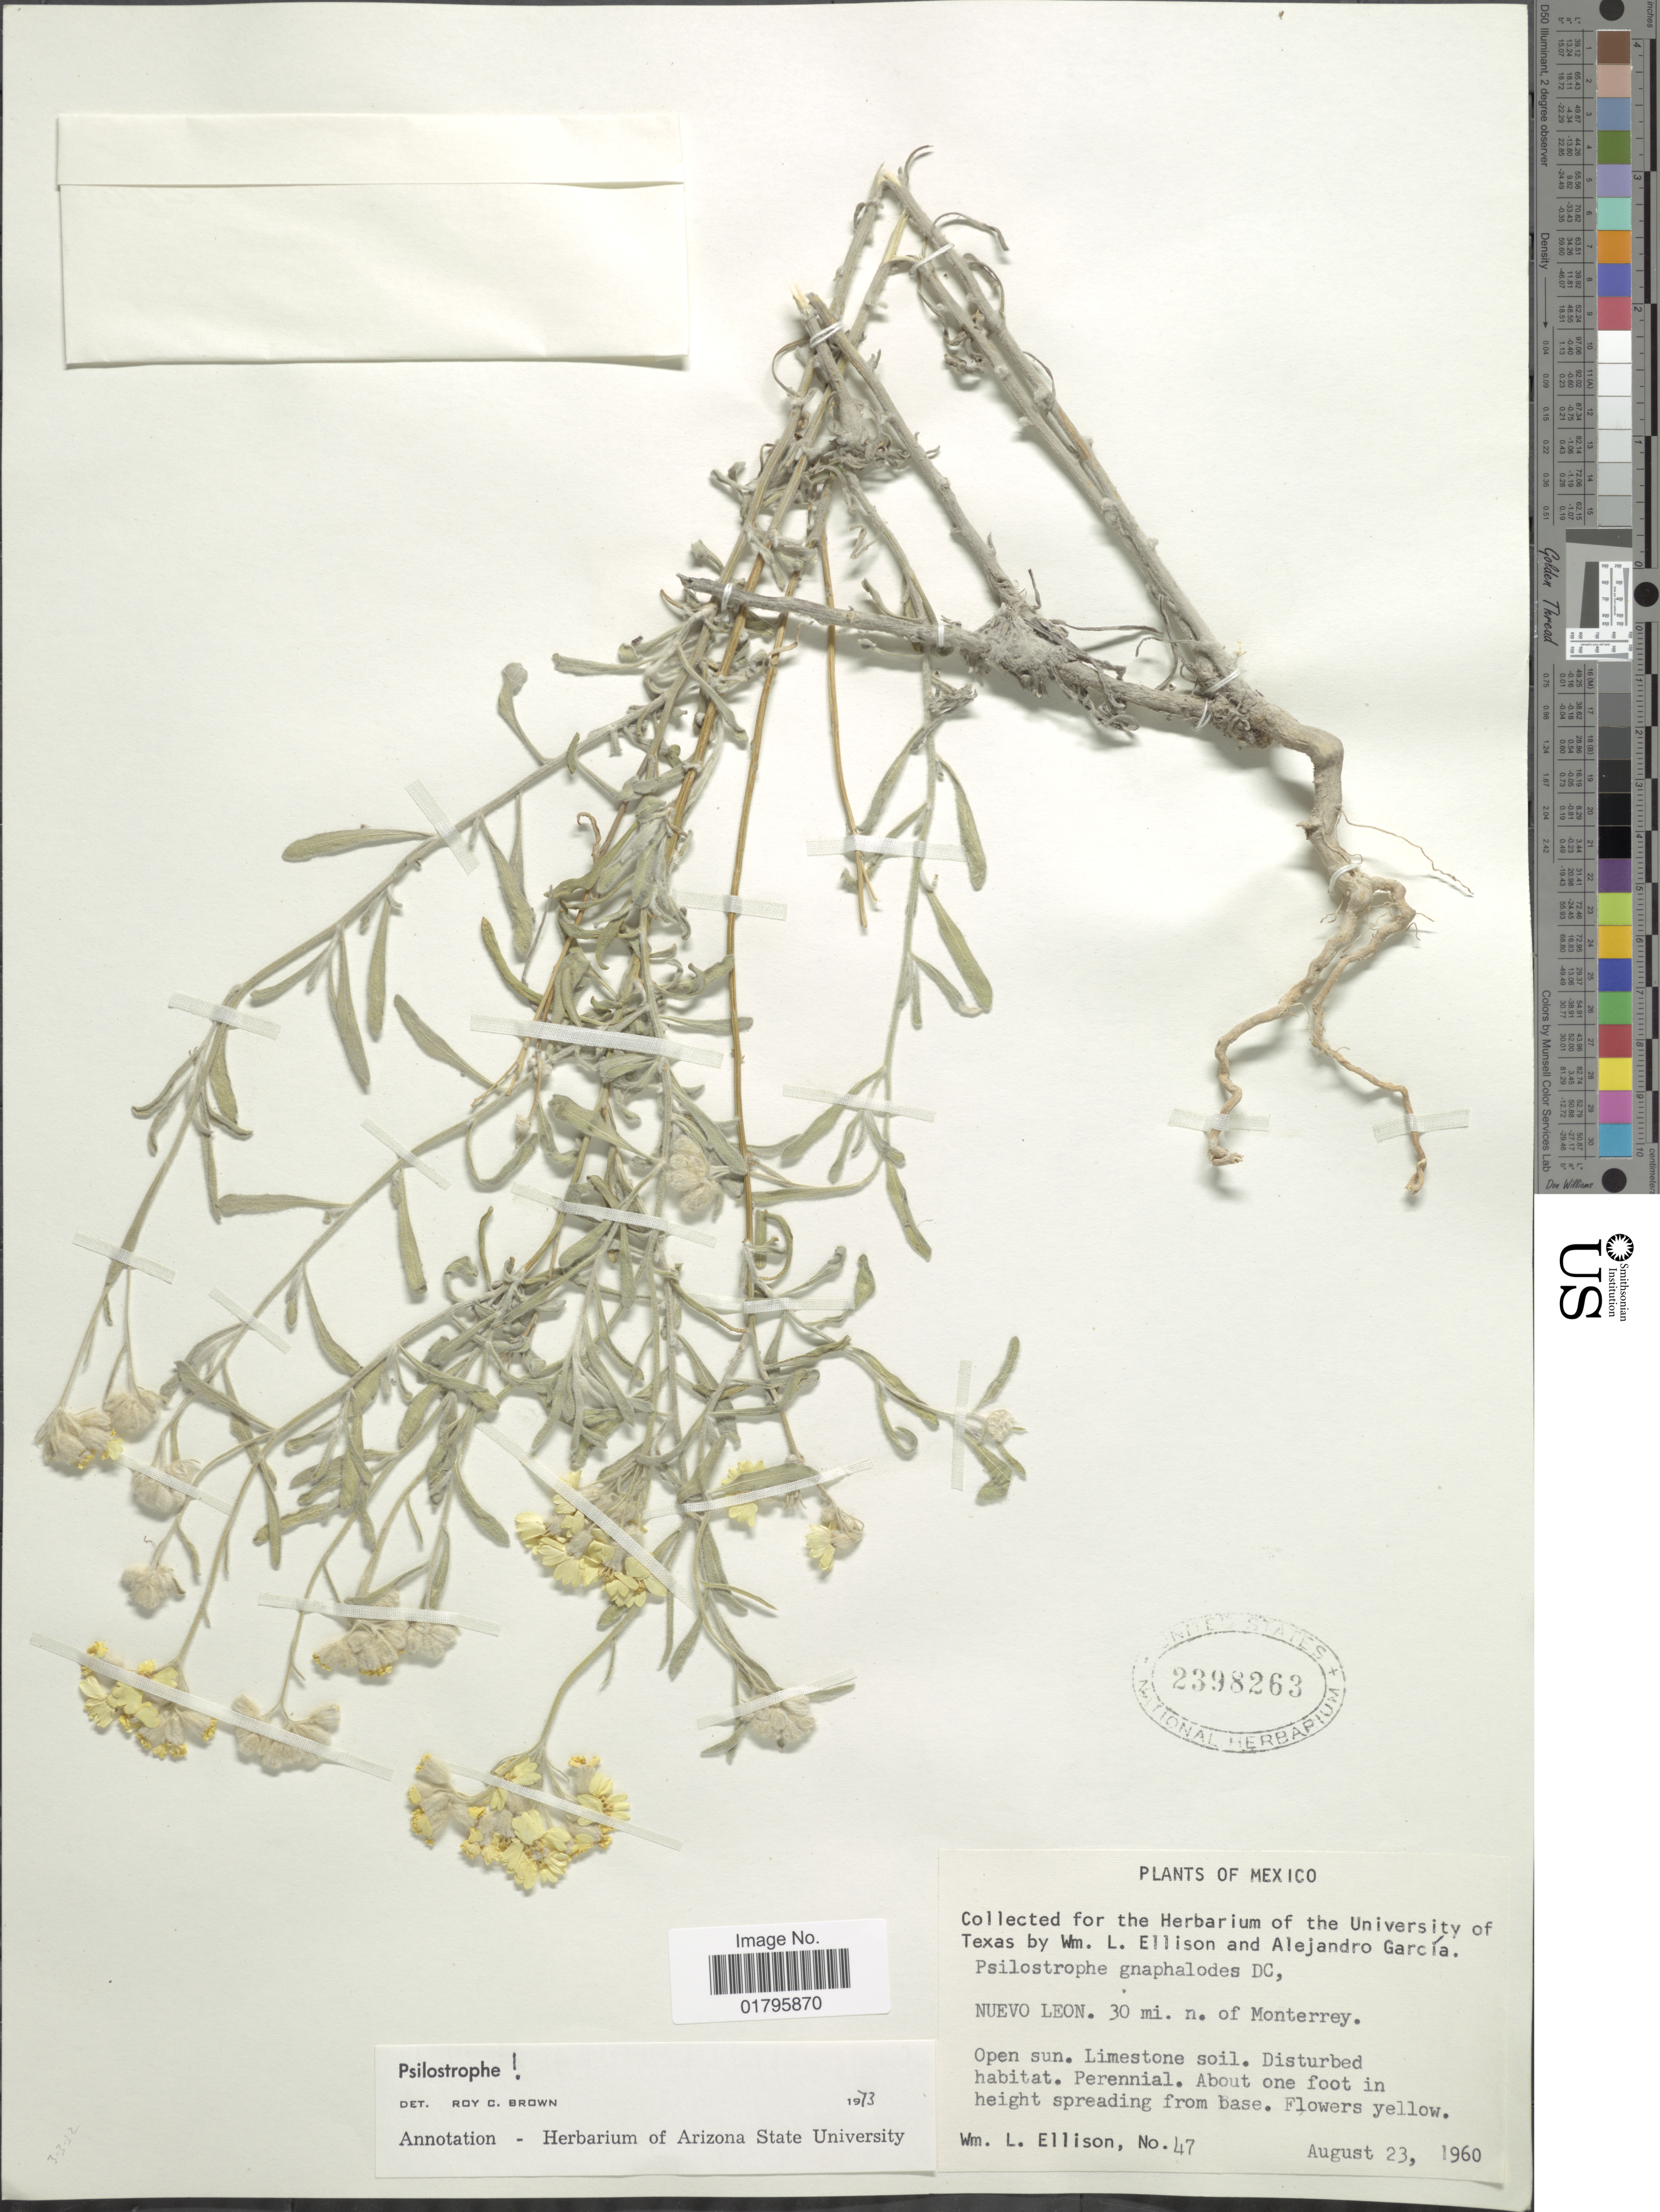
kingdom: Plantae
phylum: Tracheophyta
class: Magnoliopsida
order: Asterales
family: Asteraceae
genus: Psilostrophe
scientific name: Psilostrophe gnaphaloides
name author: DC.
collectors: W. L. Ellison & A. García A.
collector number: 47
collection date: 1960-08-23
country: Mexico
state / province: Nuevo León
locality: Nuevo Leon. 30 mi. n. of Moneterrey.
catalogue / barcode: US 2398263